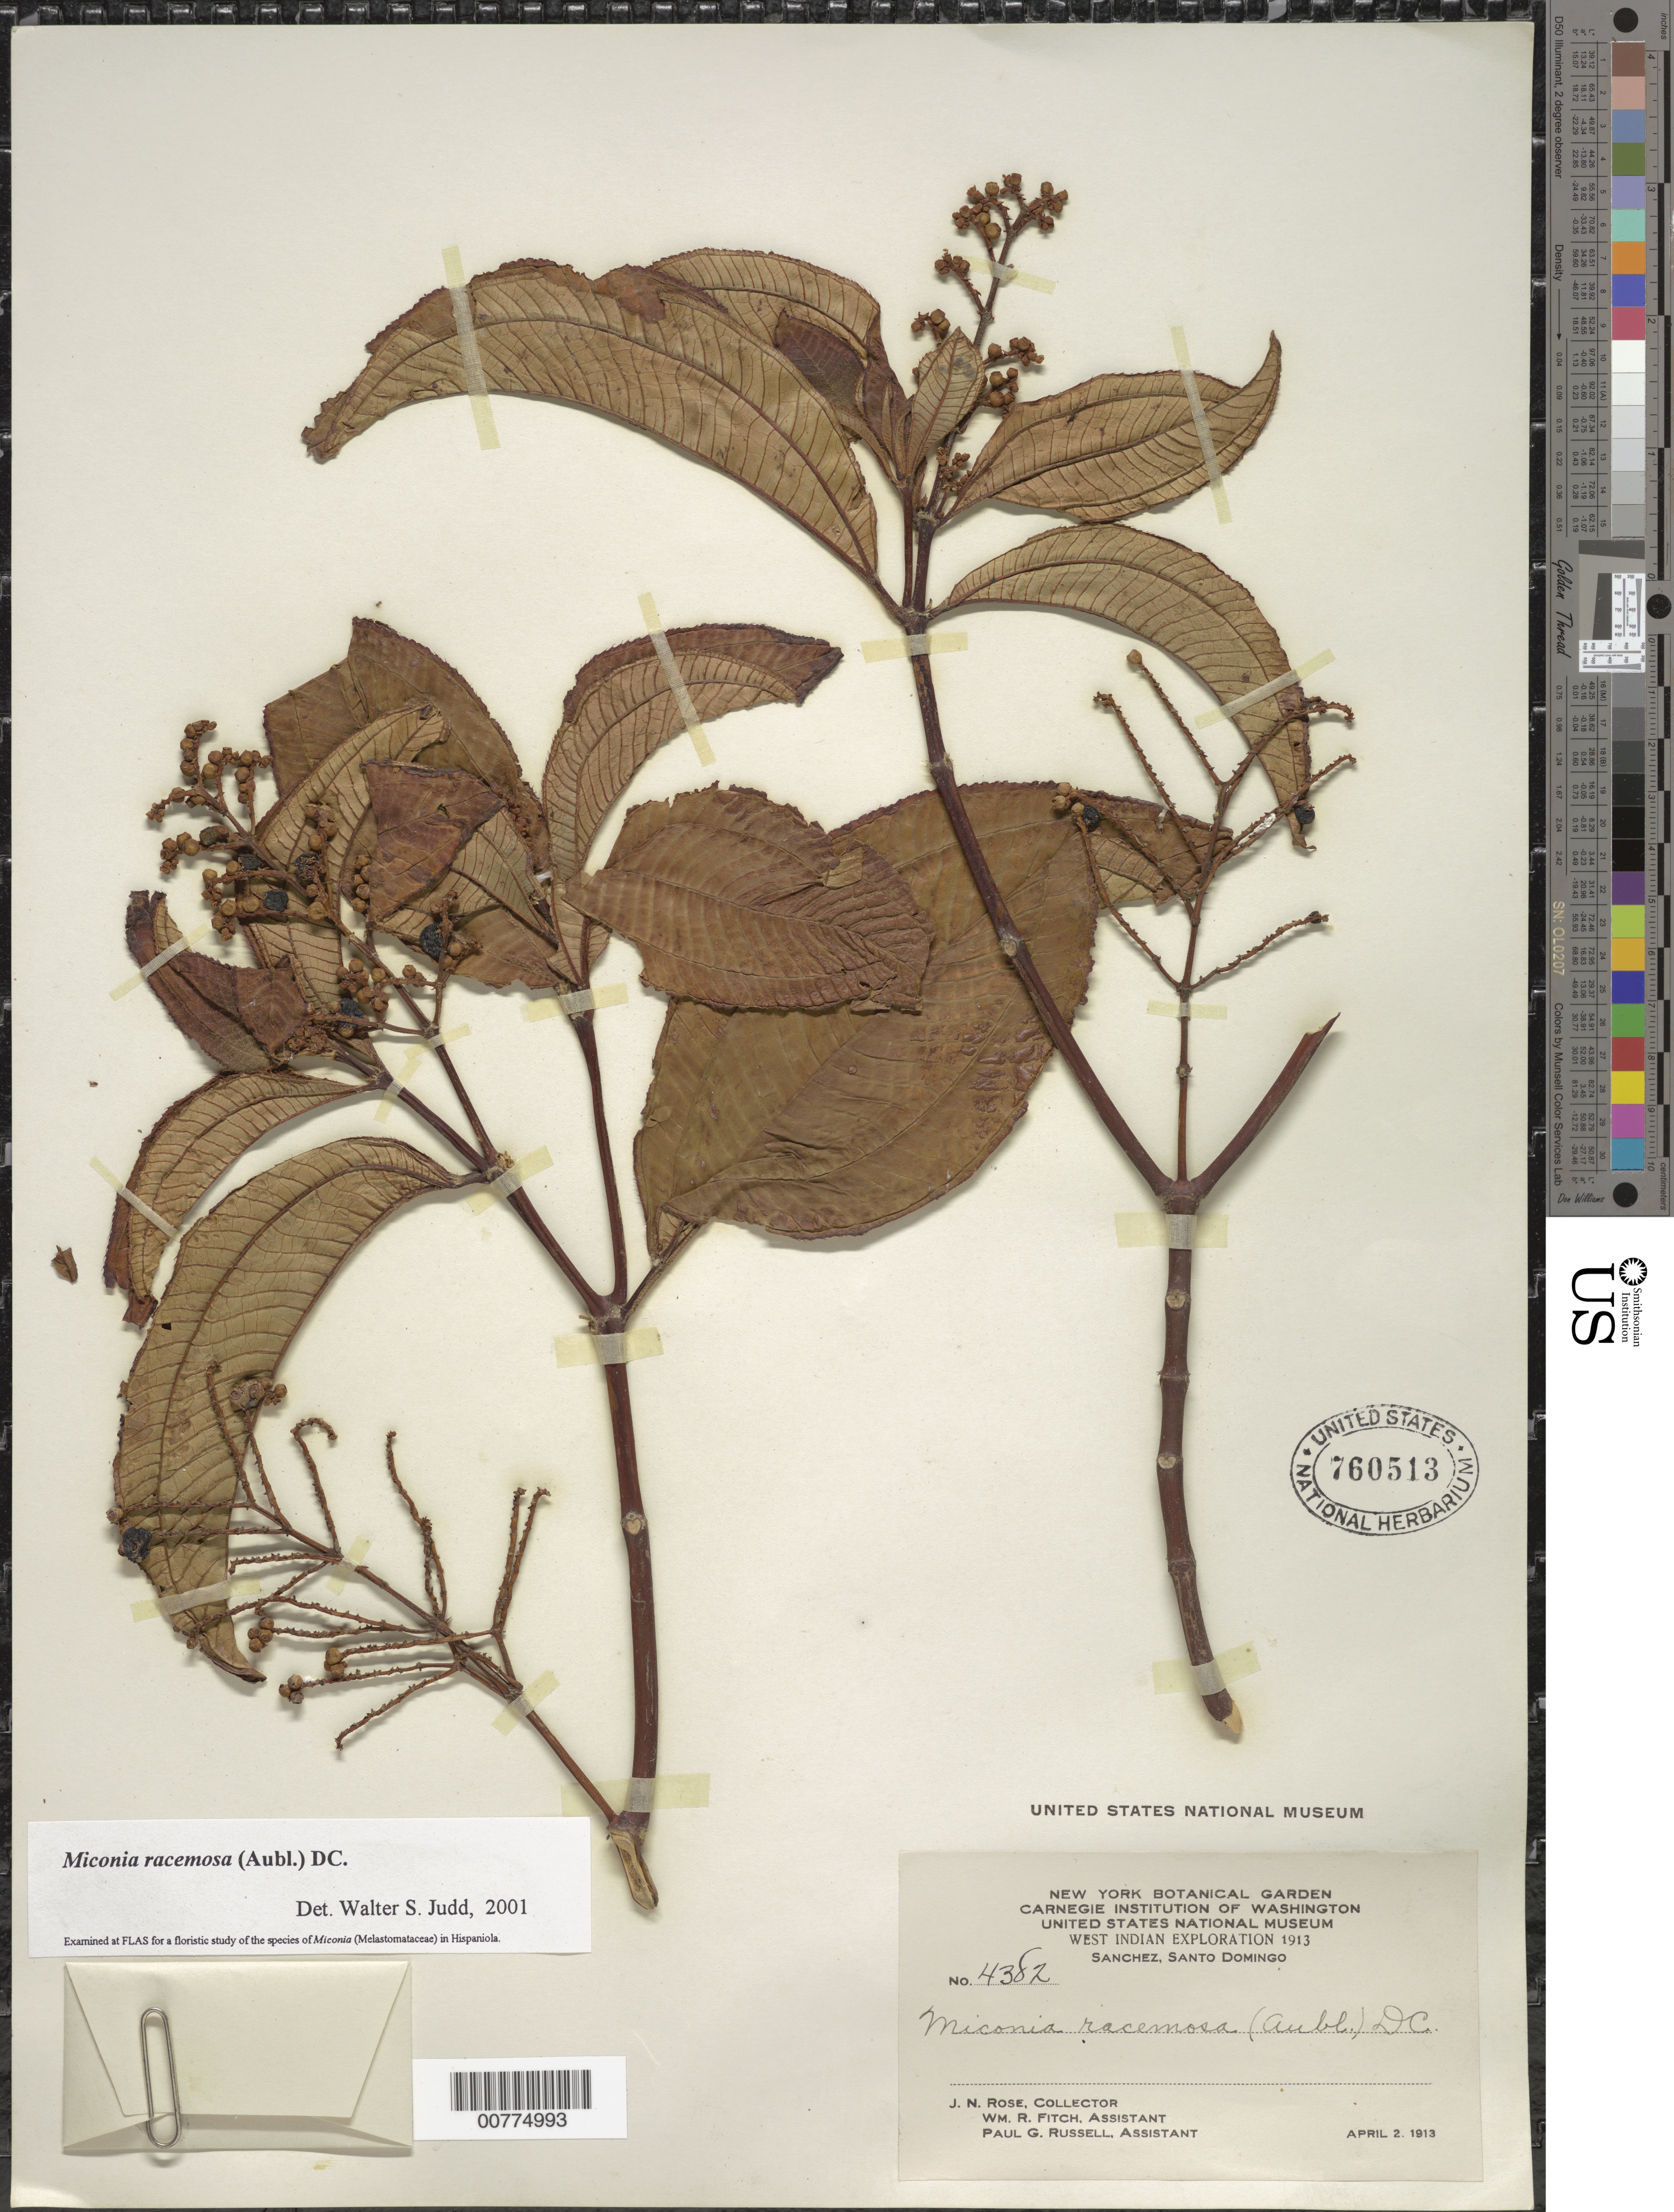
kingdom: Plantae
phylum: Tracheophyta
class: Magnoliopsida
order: Myrtales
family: Melastomataceae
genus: Miconia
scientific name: Miconia racemosa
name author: (Aubl.) DC.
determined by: Judd, Walter S.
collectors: J. N. Rose, W. R. Fitch & P. G. Russell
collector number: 4382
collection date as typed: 02 Apr 1913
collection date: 1913-04-02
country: Dominican Republic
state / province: Sanchez Ramirez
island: Hispaniola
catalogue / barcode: US 760513